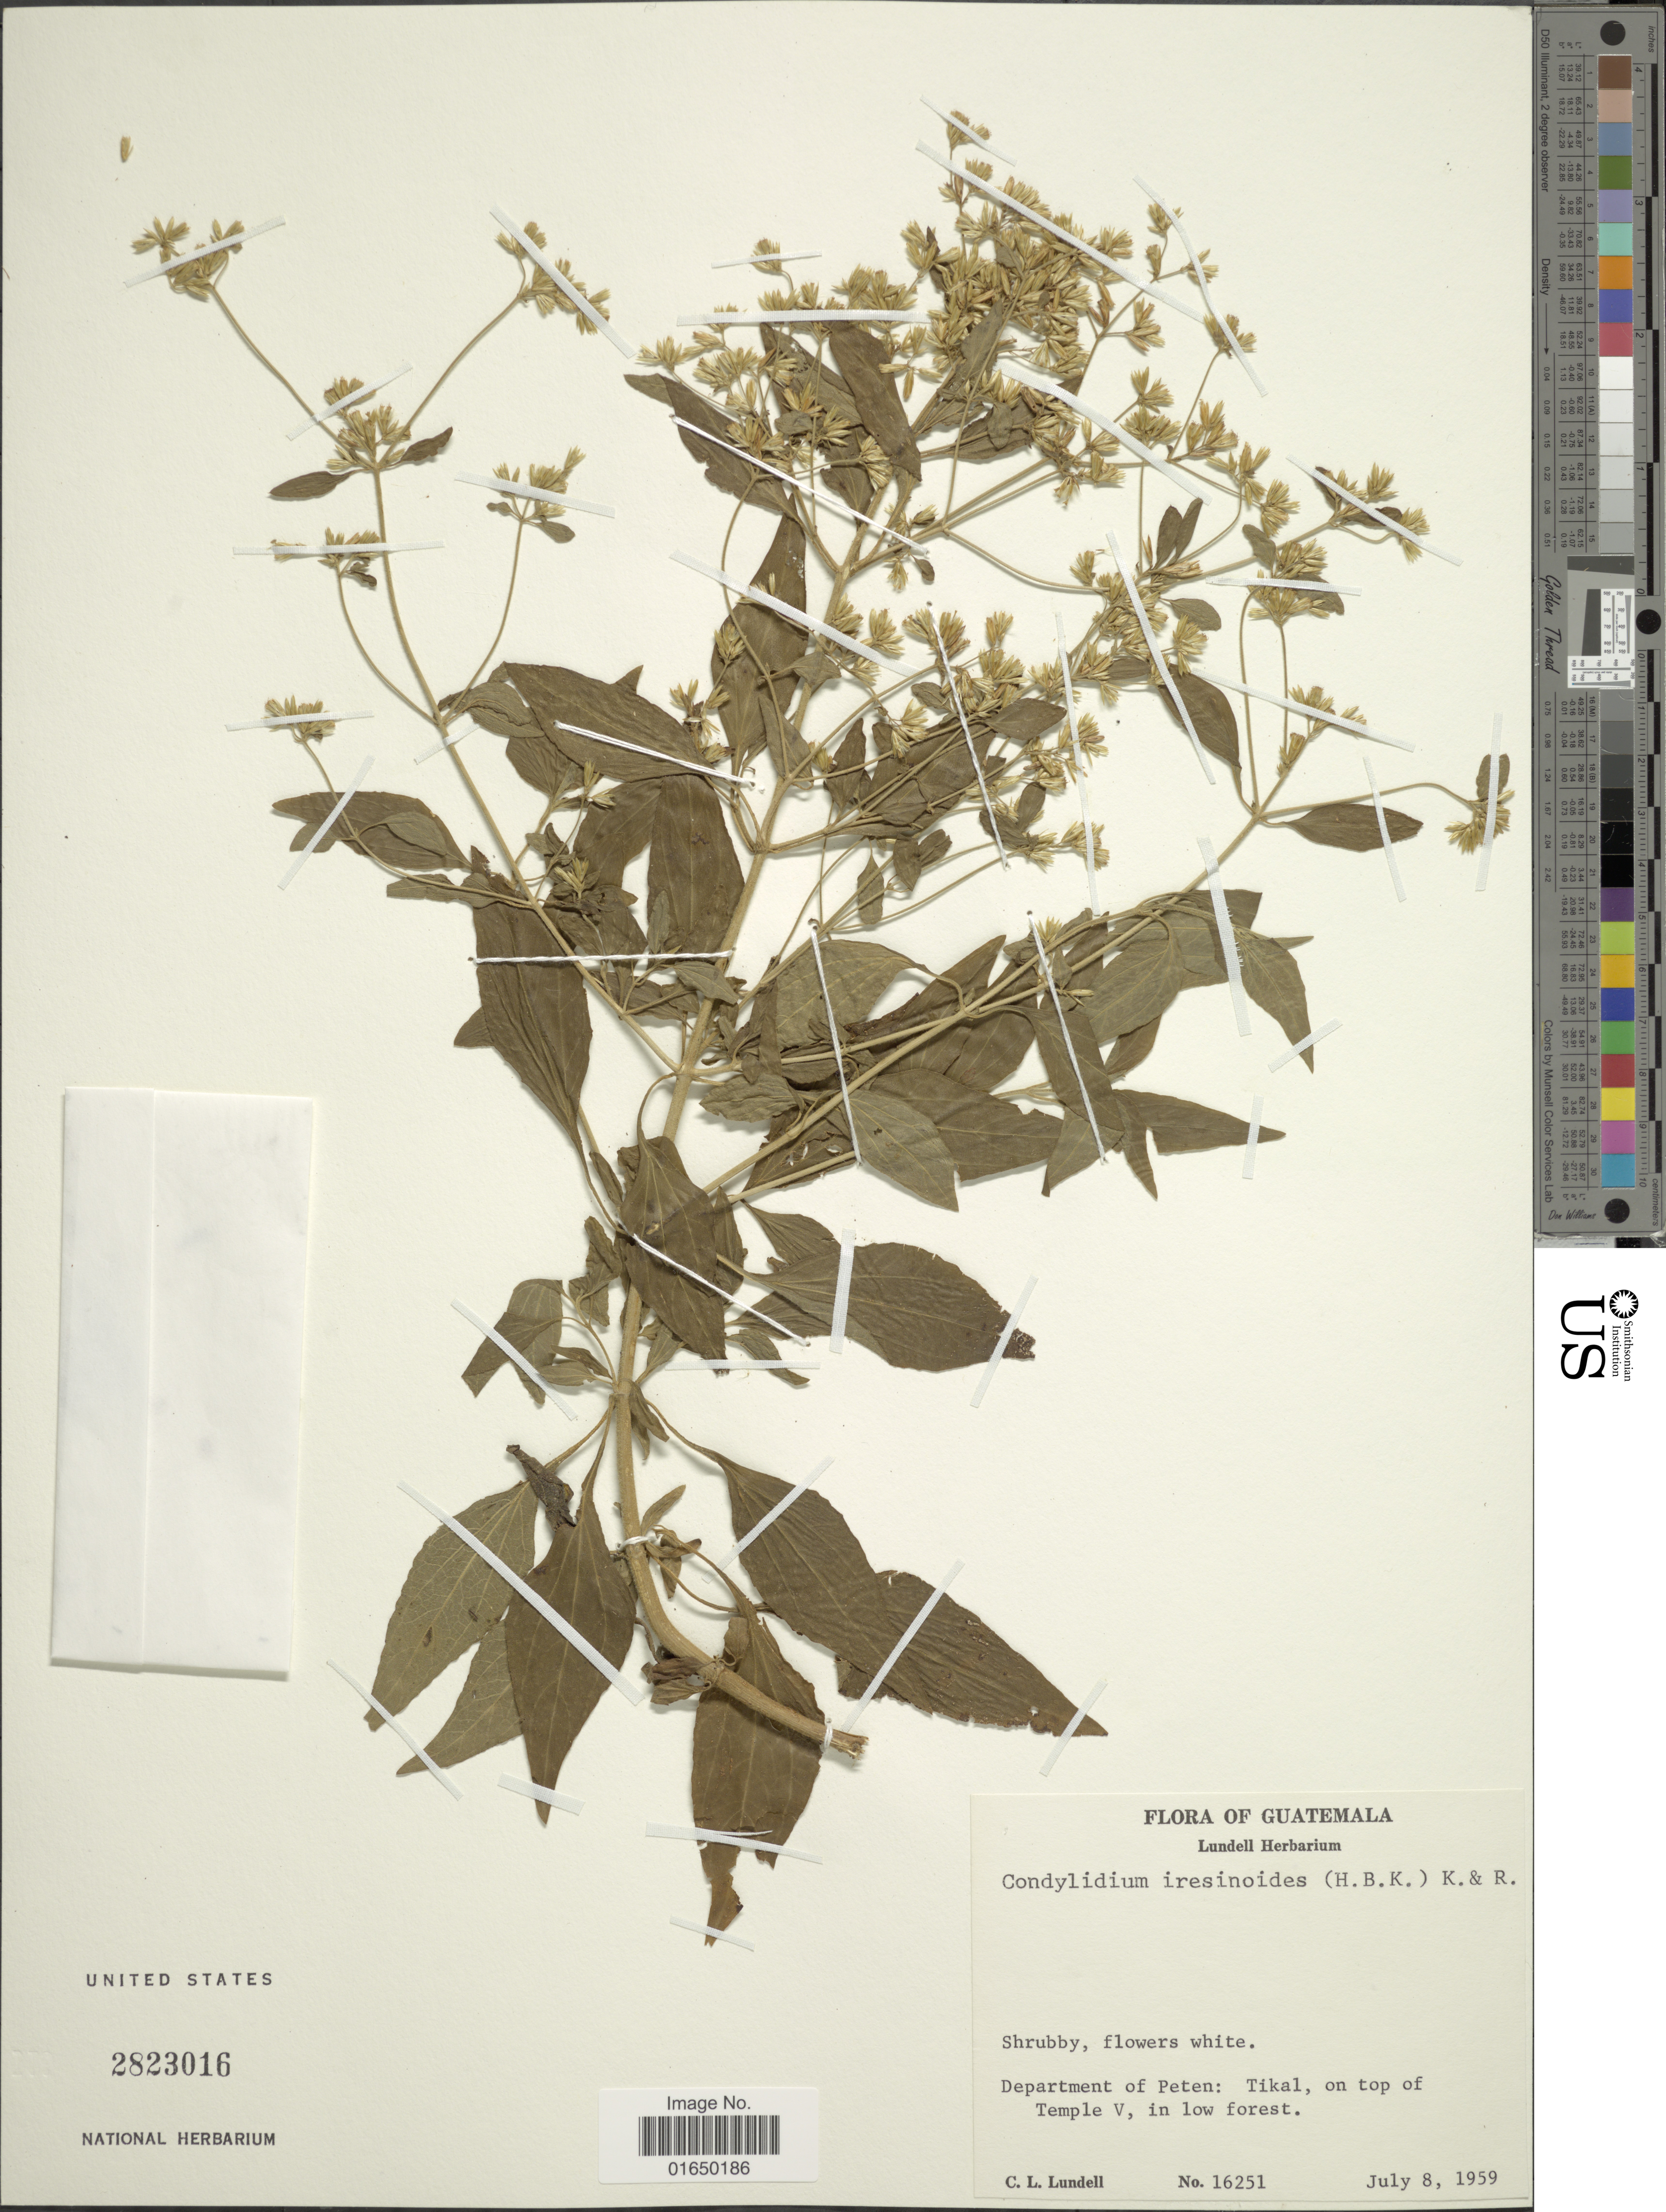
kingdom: Plantae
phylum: Tracheophyta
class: Magnoliopsida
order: Asterales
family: Asteraceae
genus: Condylidium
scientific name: Condylidium iresinoides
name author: (Kunth) R.M. King & H. Rob.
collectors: C. L. Lundell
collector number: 16251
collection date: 1959-07-08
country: Guatemala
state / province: El Petén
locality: Department of Peten: Tikal, on top Temple V, in low forest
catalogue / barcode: US 2823016